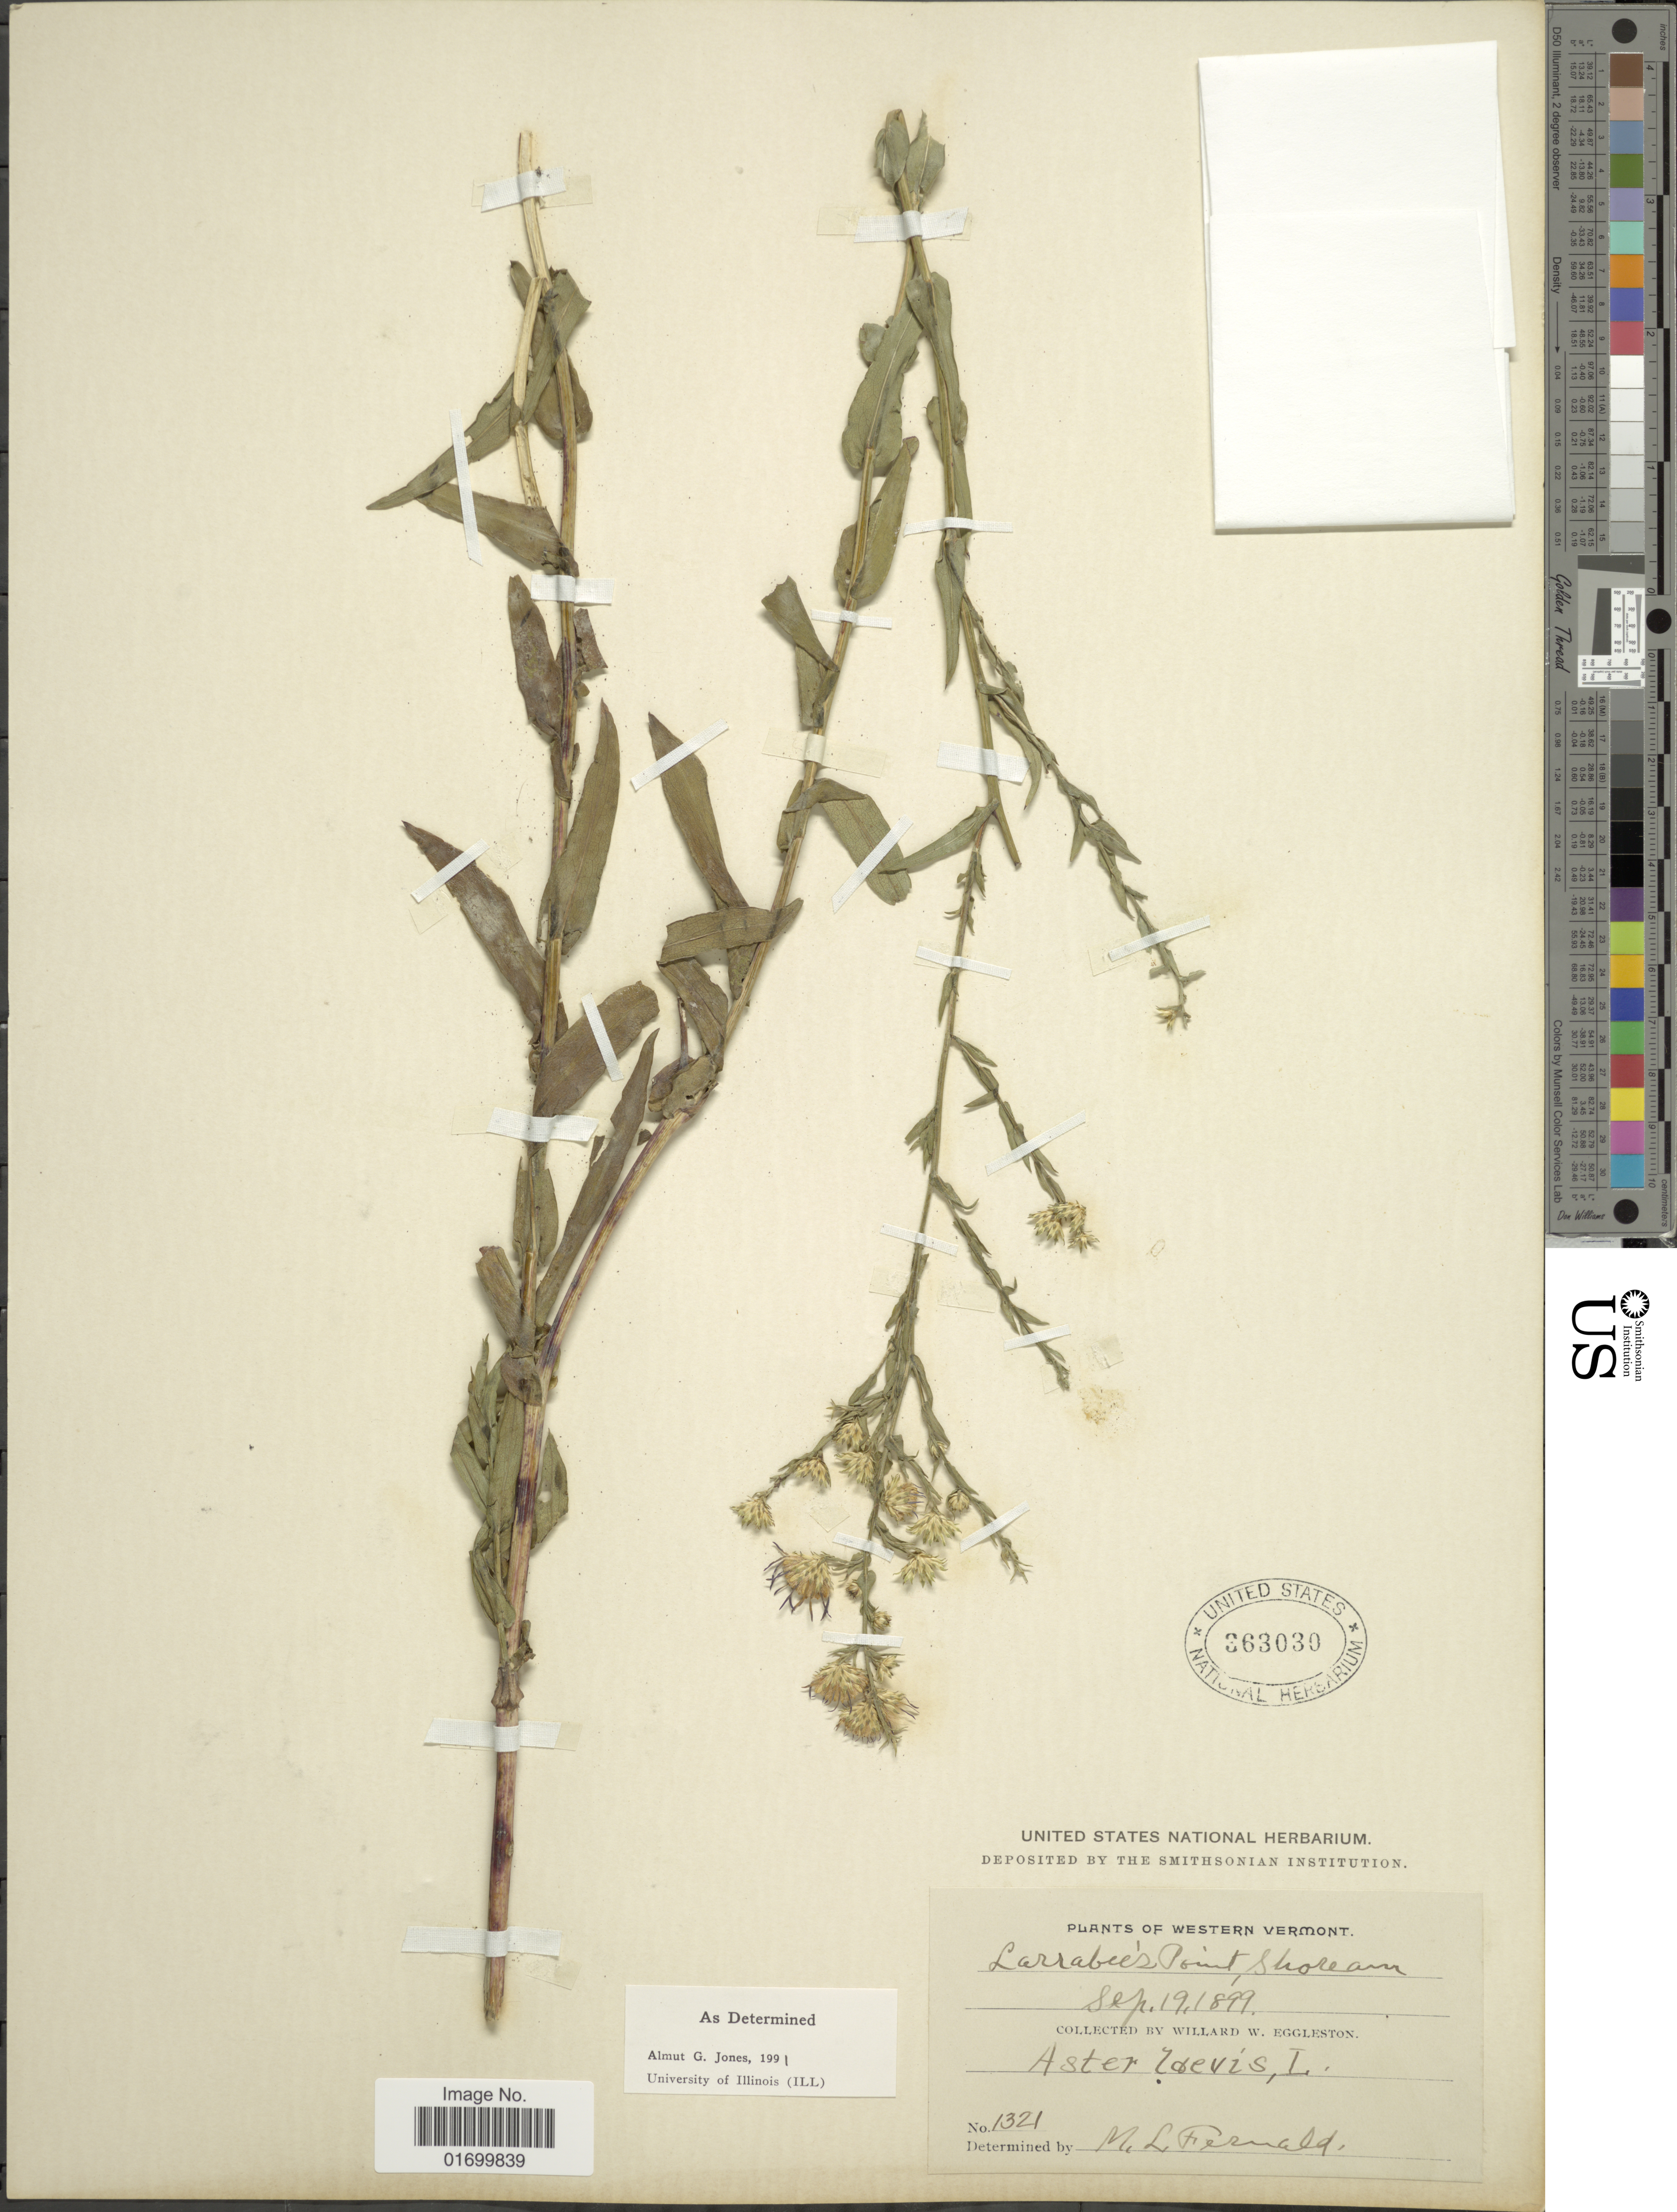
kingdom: Plantae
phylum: Tracheophyta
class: Magnoliopsida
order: Asterales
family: Asteraceae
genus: Symphyotrichum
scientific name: Symphyotrichum laeve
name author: (L.) Á. Löve & D. Löve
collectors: W. W. Eggleston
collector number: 1321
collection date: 1899-09-19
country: United States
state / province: Vermont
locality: Western Vermont.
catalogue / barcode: US 363030